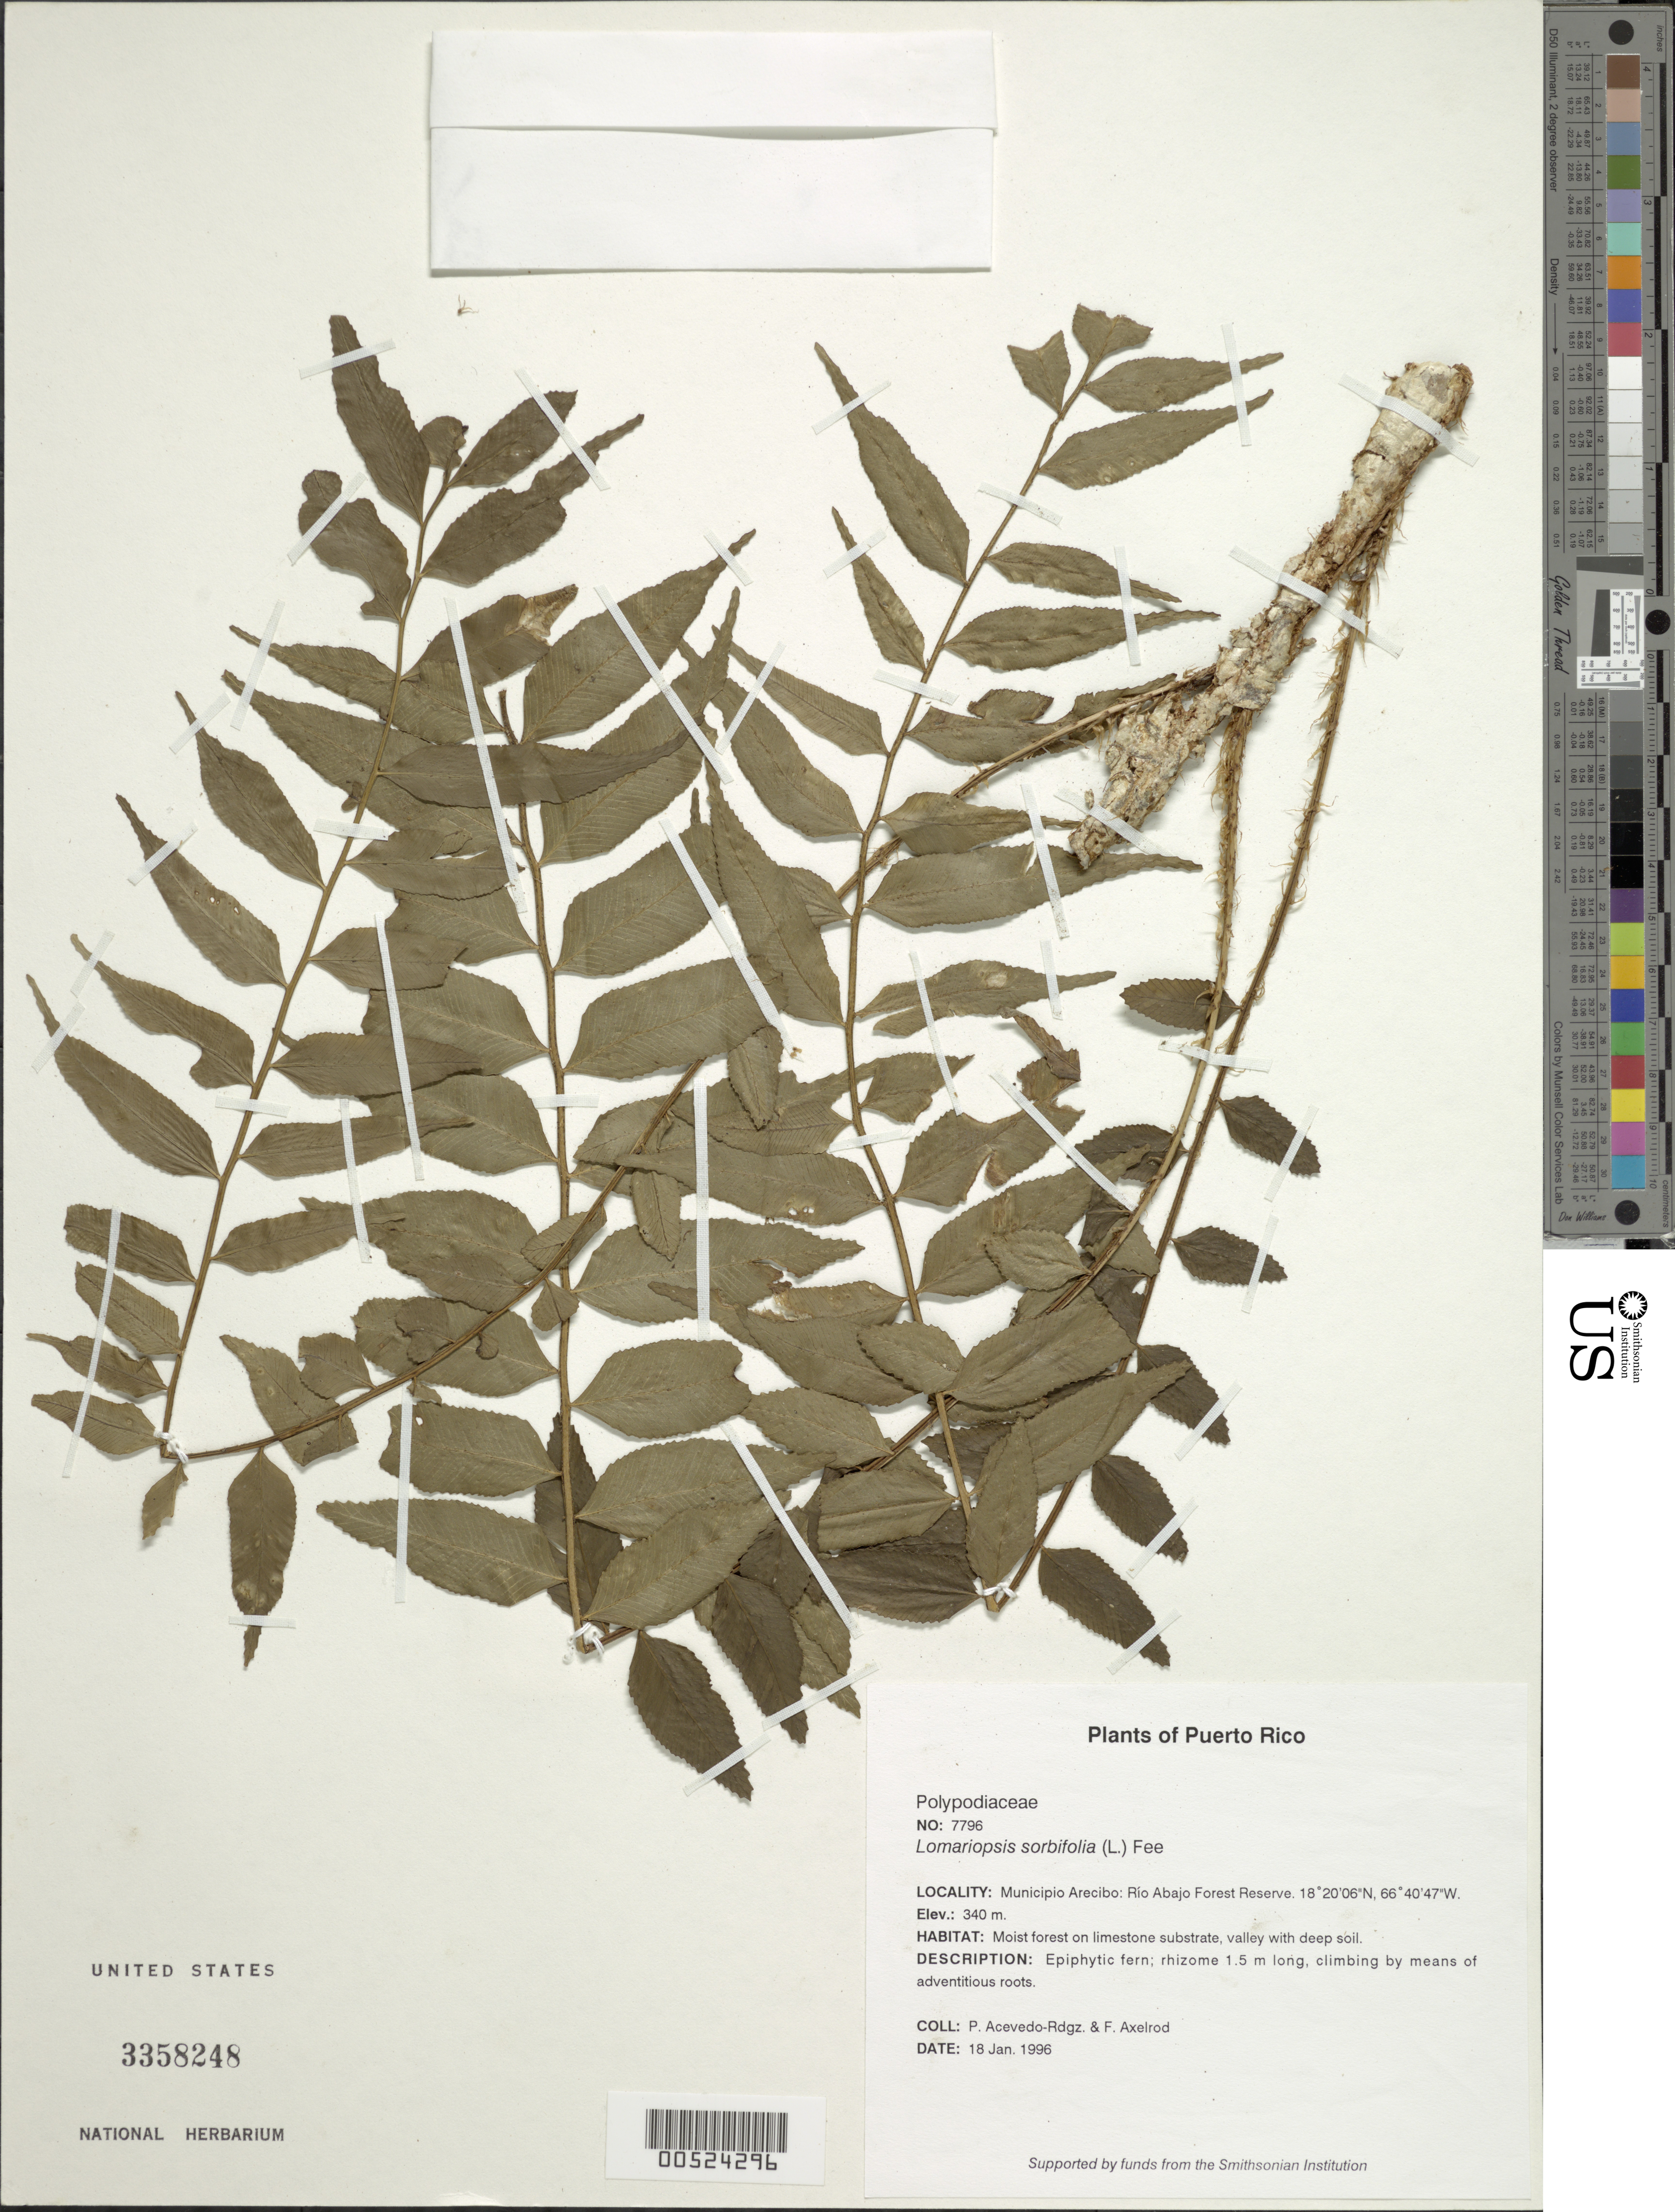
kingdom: Plantae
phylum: Tracheophyta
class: Polypodiopsida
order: Polypodiales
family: Lomariopsidaceae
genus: Lomariopsis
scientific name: Lomariopsis sorbifolia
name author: (L.) Fée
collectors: P. Acevedo-Rodr. & F. S. Axelrod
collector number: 7796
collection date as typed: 18 Jan 1996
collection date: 1996-01-18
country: Puerto Rico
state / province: Arecibo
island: Puerto Rico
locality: Arecibo; Río Abajo Forest Reserve.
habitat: Moist forest on limestone substrate.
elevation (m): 340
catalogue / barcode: US 3358248